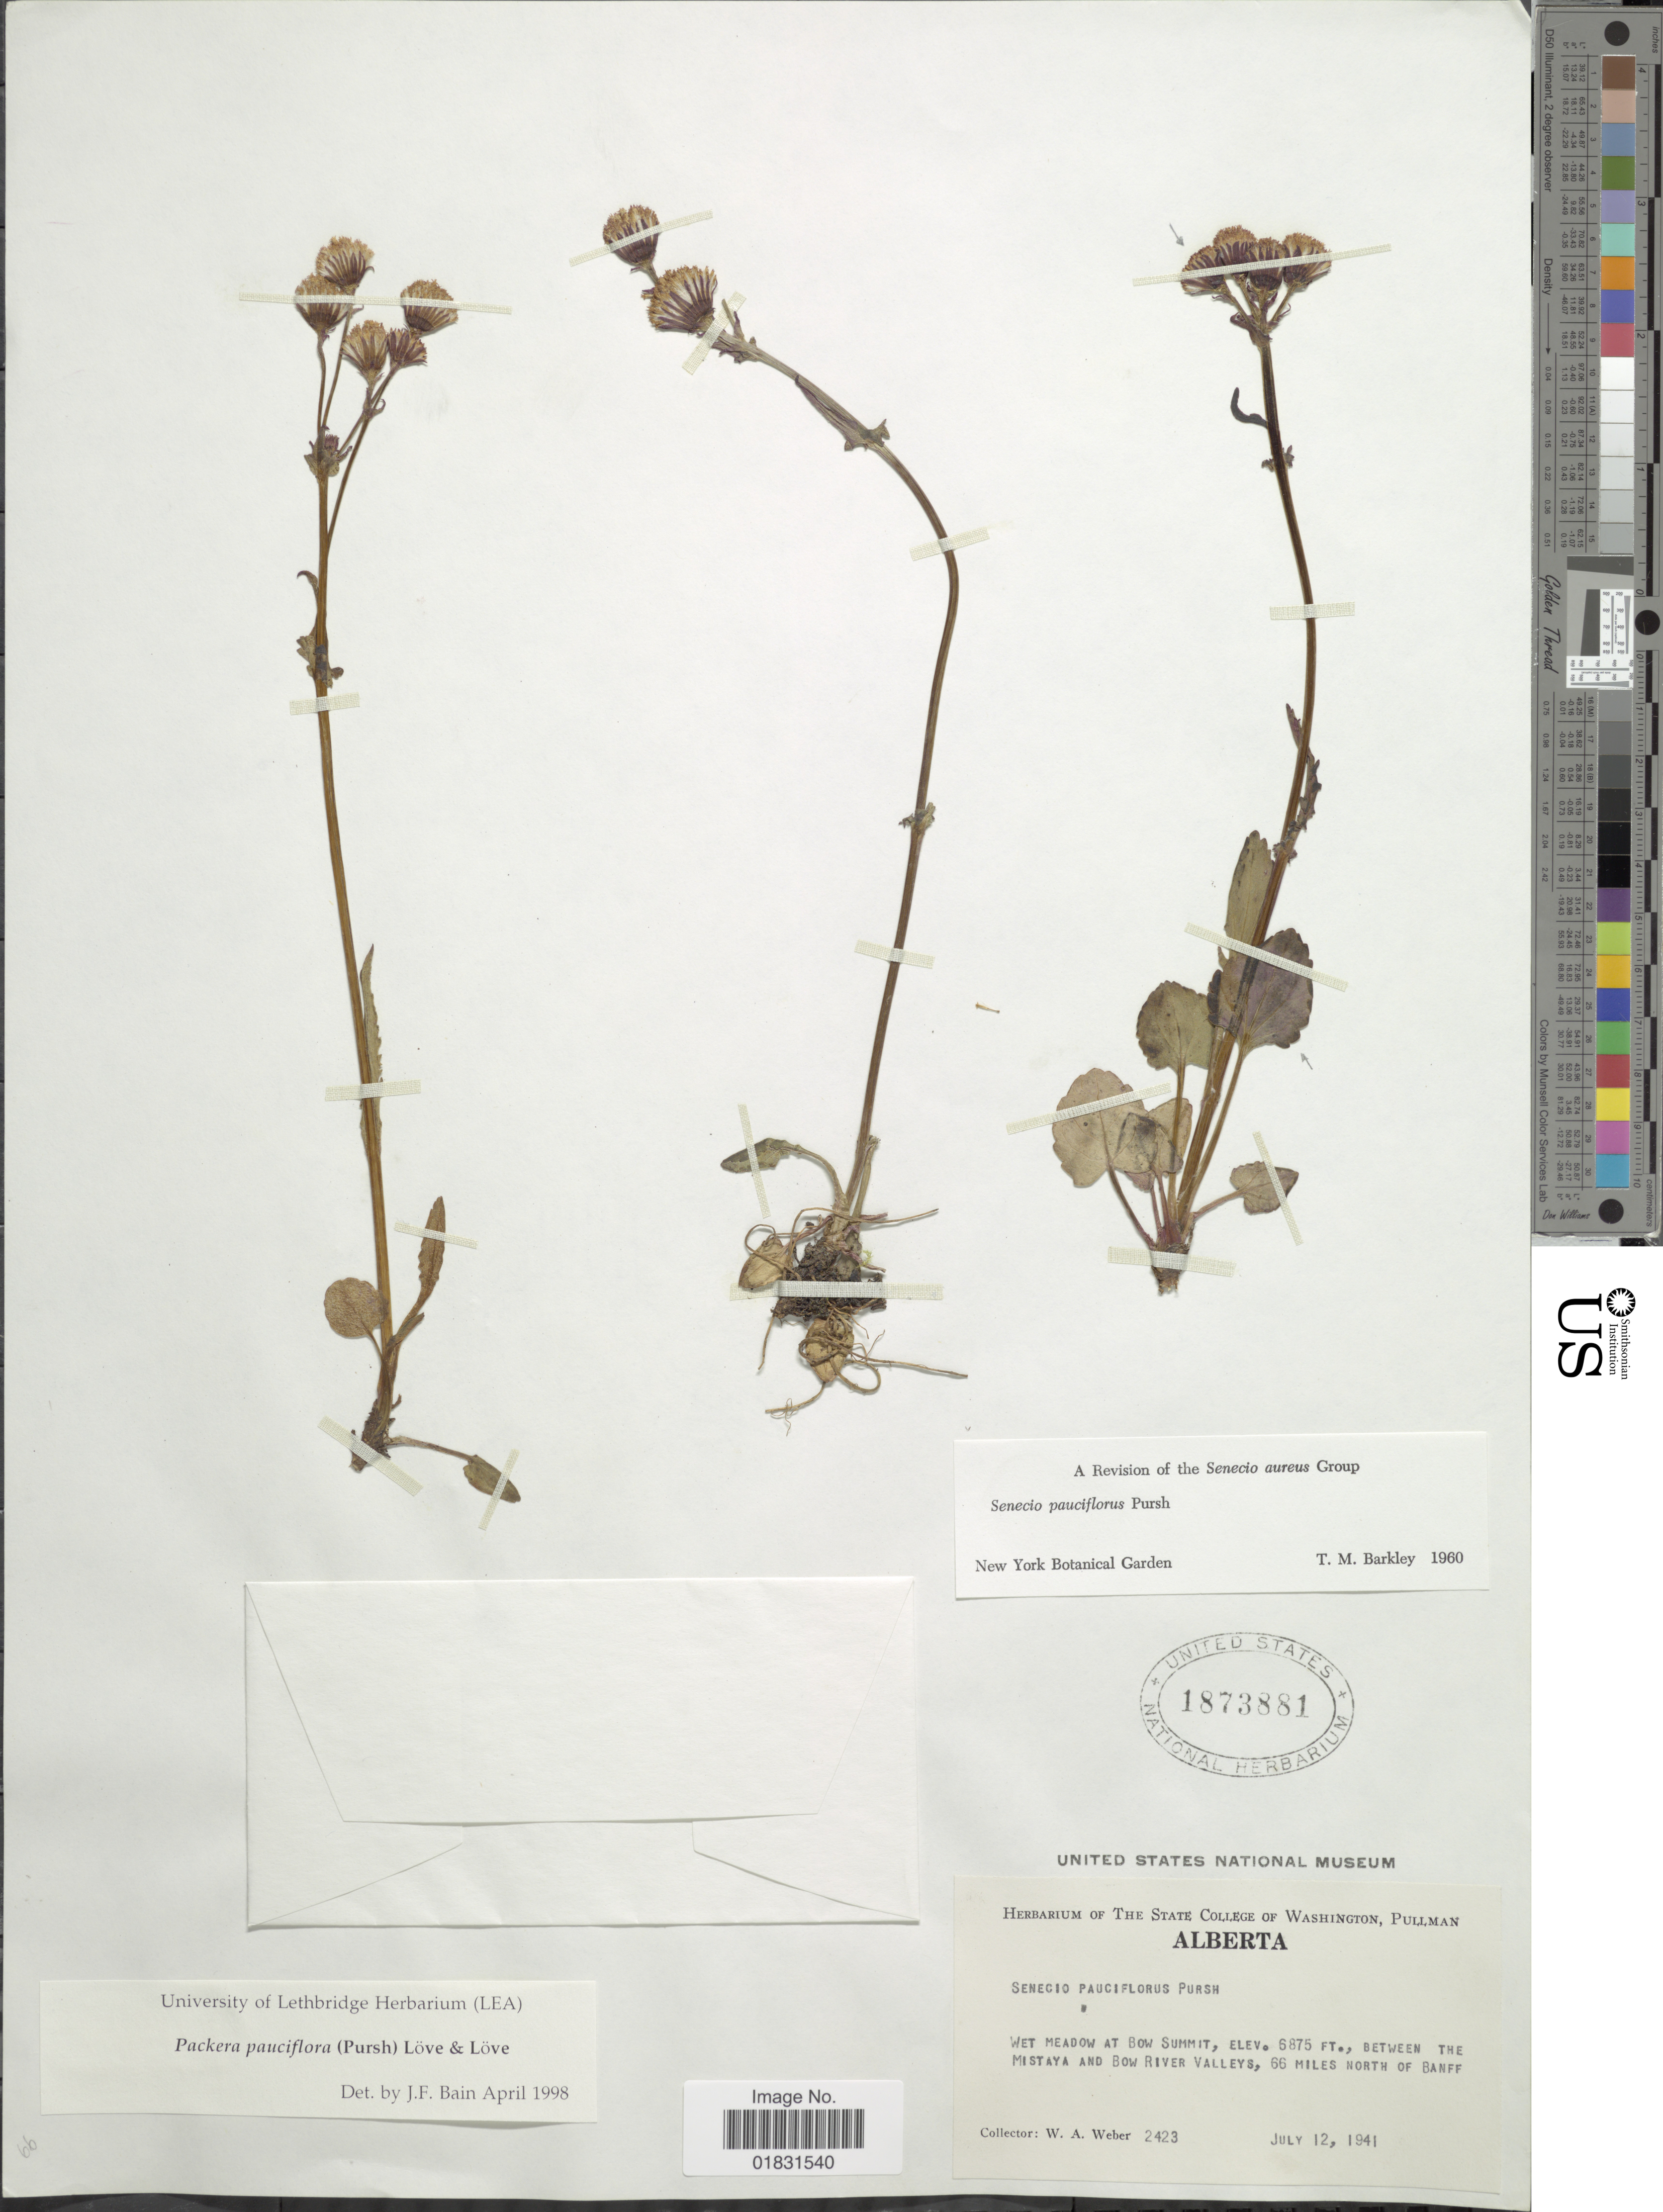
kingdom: Plantae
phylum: Tracheophyta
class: Magnoliopsida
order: Asterales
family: Asteraceae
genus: Packera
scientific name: Packera pauciflora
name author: (Pursh) W.A. Weber & Á. Löve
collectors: W. A. Weber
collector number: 2423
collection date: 1941-07-12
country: Canada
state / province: Alberta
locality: Wet meadow at Bow Summit, Between The Mistaya and Bow River Valleys, 66 miles North of Banff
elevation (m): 2096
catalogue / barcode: US 1873881